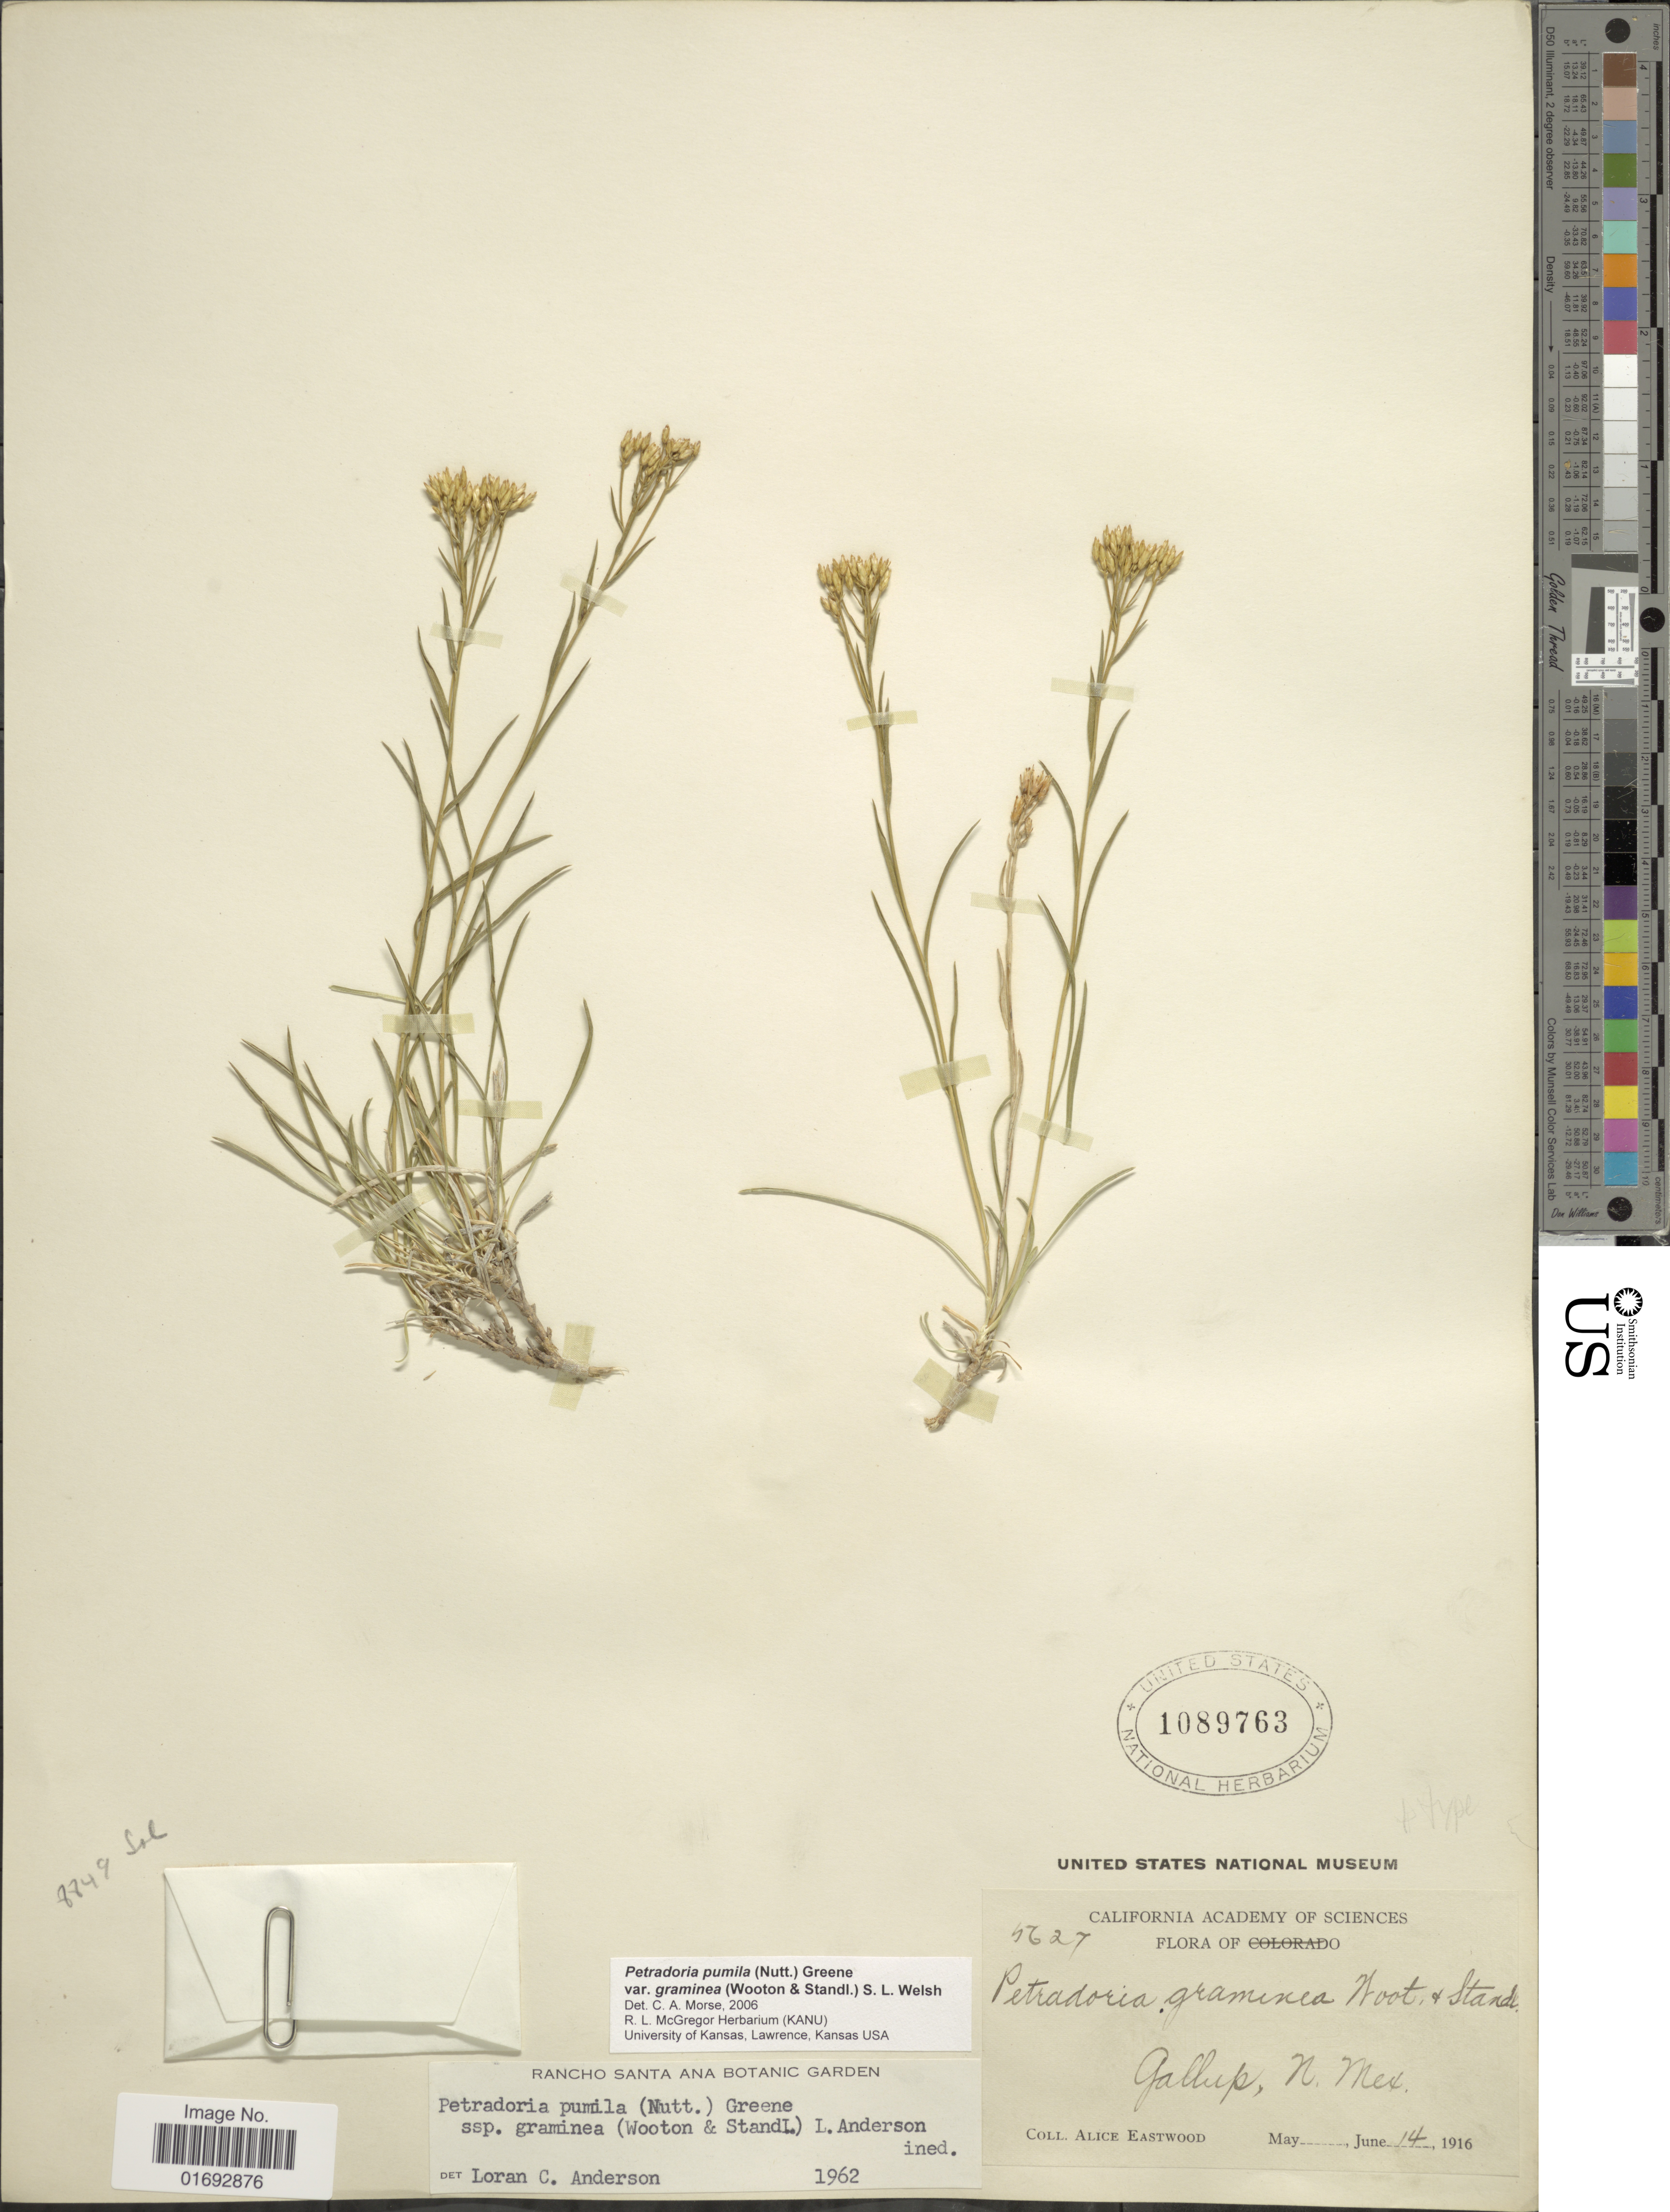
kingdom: Plantae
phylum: Tracheophyta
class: Magnoliopsida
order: Asterales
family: Asteraceae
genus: Petradoria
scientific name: Petradoria pumila subsp. graminea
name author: (Wooton & Standl.) S.L. Welsh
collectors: A. Eastwood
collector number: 5627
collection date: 1916-06-14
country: United States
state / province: New Mexico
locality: Gallup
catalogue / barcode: US 1089763